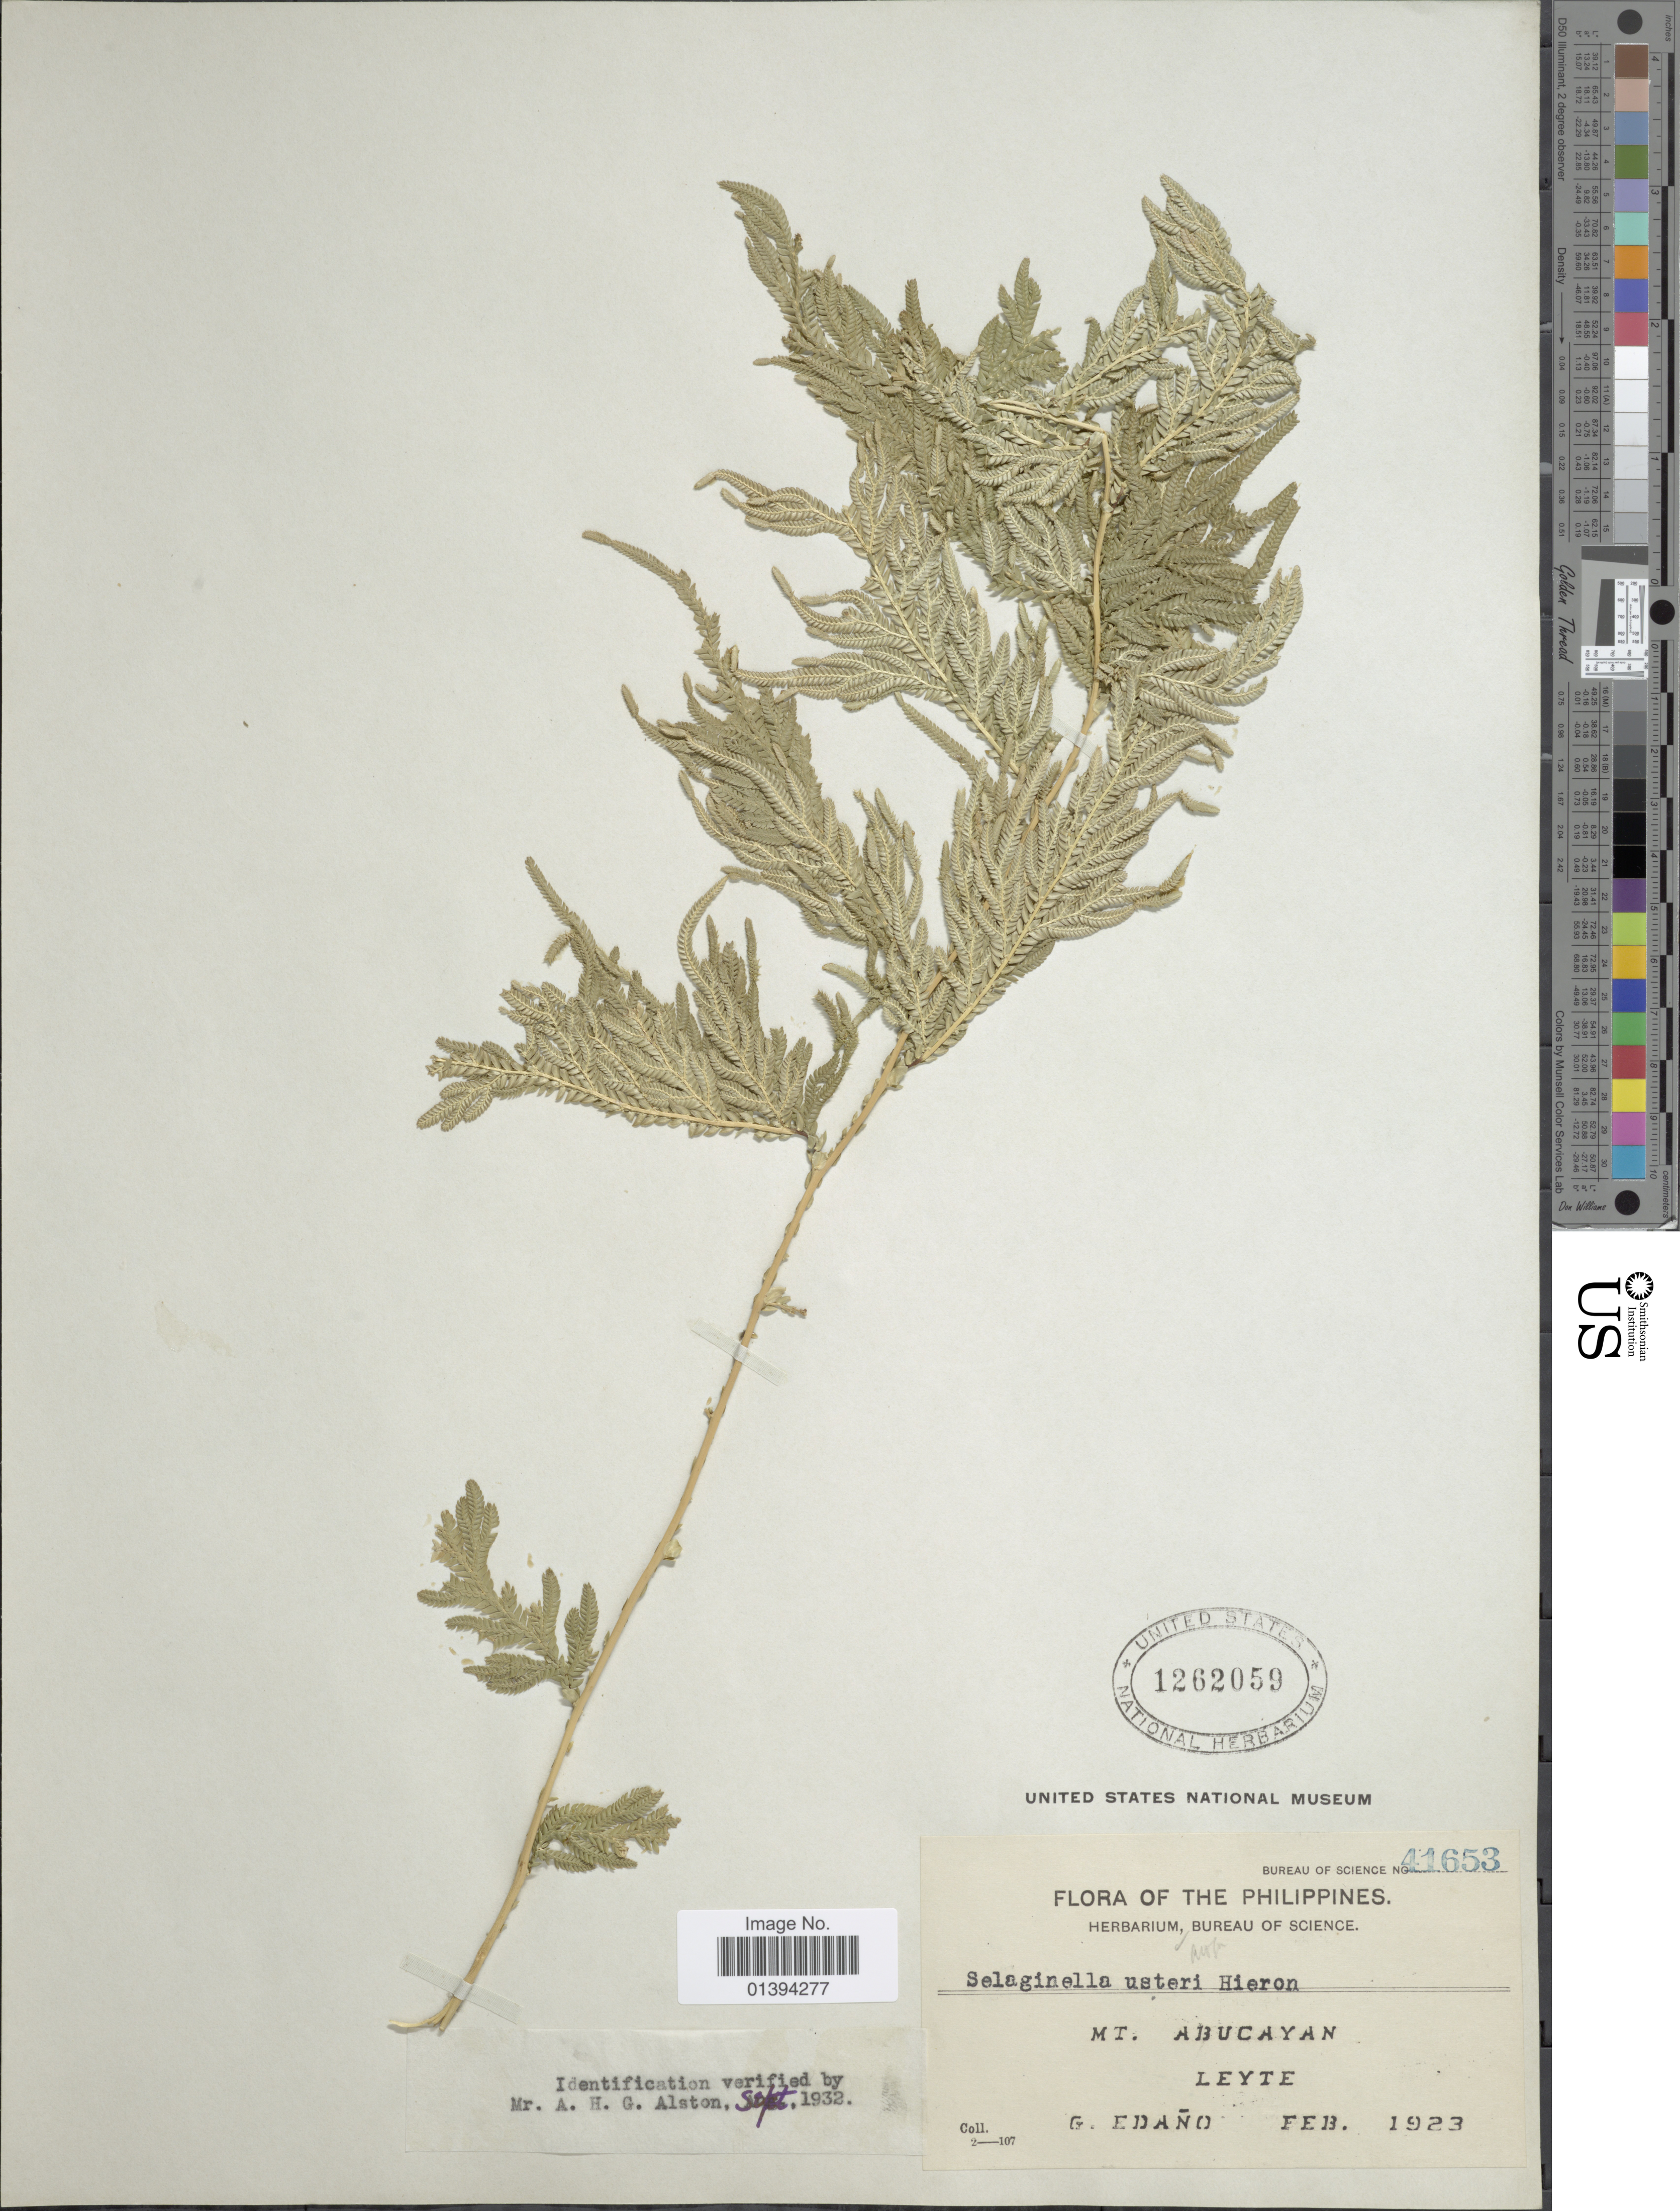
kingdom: Plantae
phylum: Tracheophyta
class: Lycopodiopsida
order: Selaginellales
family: Selaginellaceae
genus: Selaginella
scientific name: Selaginella usterii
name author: Hieron.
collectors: G. Edaño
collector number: Bureau of Science 41653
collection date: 1923-02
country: Philippines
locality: Mt. Abucayan, Leyte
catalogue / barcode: US 1262059